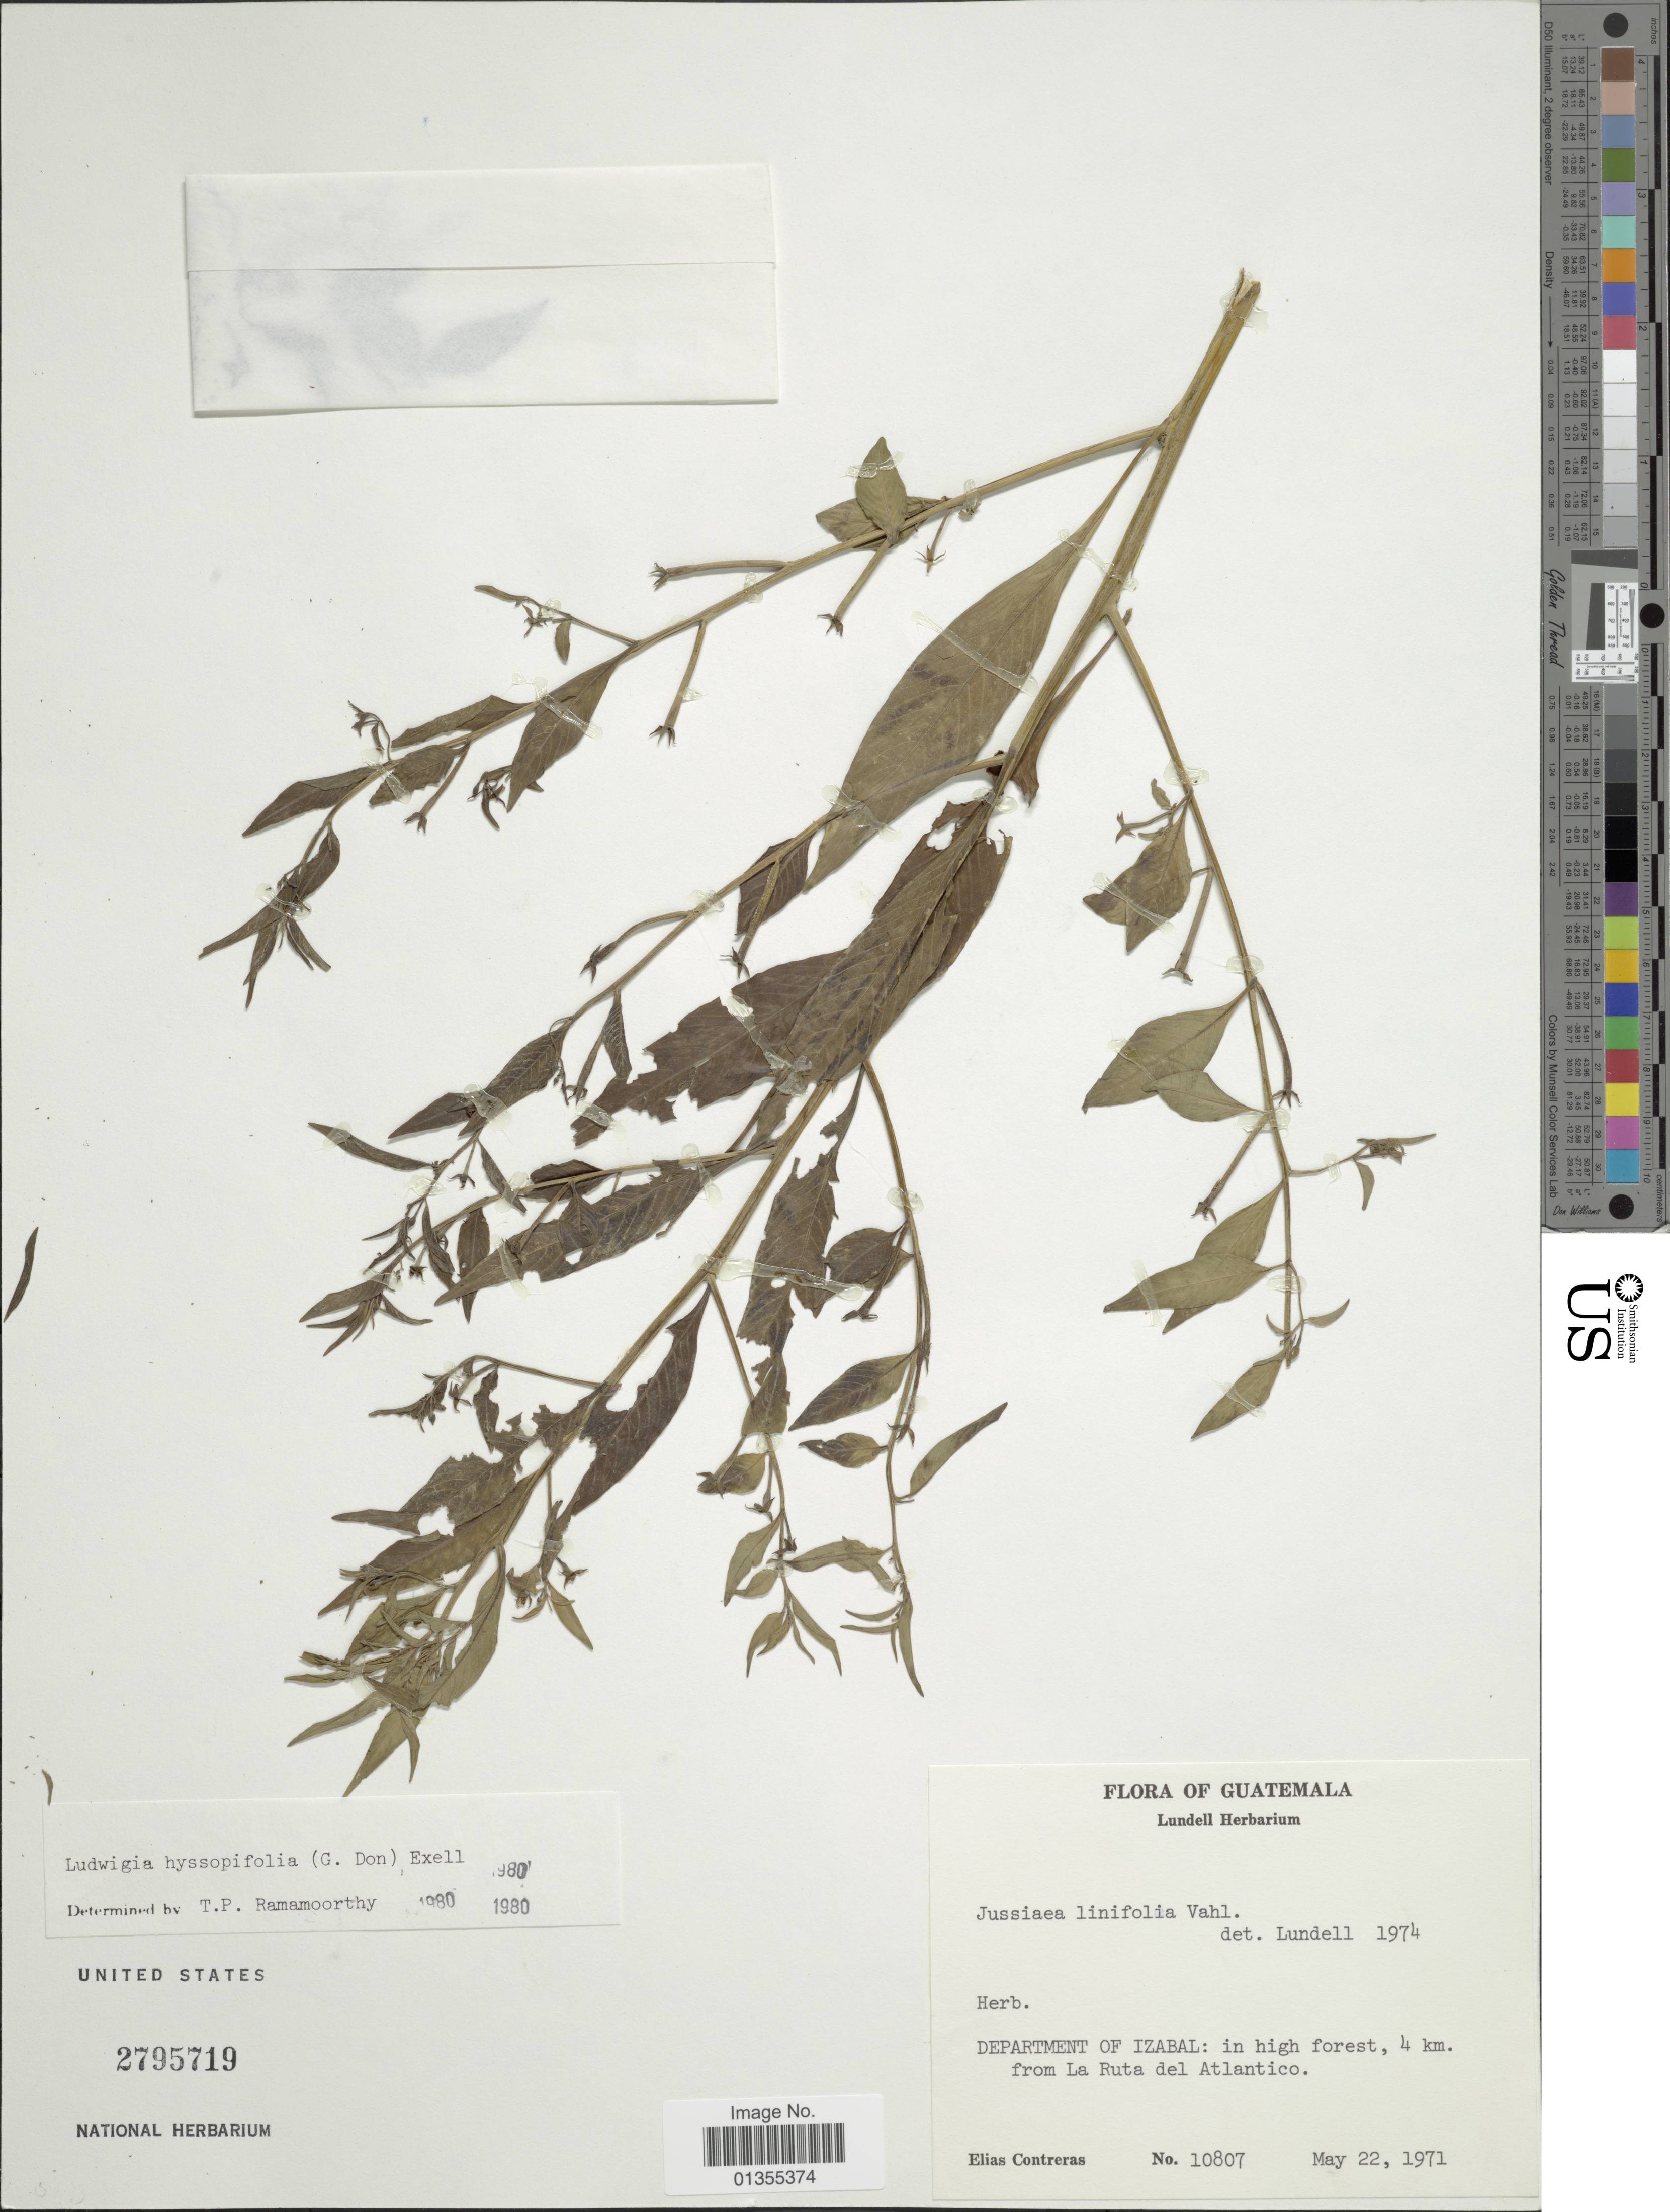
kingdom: Plantae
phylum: Tracheophyta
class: Magnoliopsida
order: Myrtales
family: Onagraceae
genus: Ludwigia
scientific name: Ludwigia hyssopifolia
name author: (G. Don) Exell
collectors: E. Contreras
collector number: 10807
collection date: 1971-05-22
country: Guatemala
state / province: Izabal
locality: Department of Izabal: in high forest, 4 km. from La Ruta del Antantico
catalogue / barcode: US 2795719